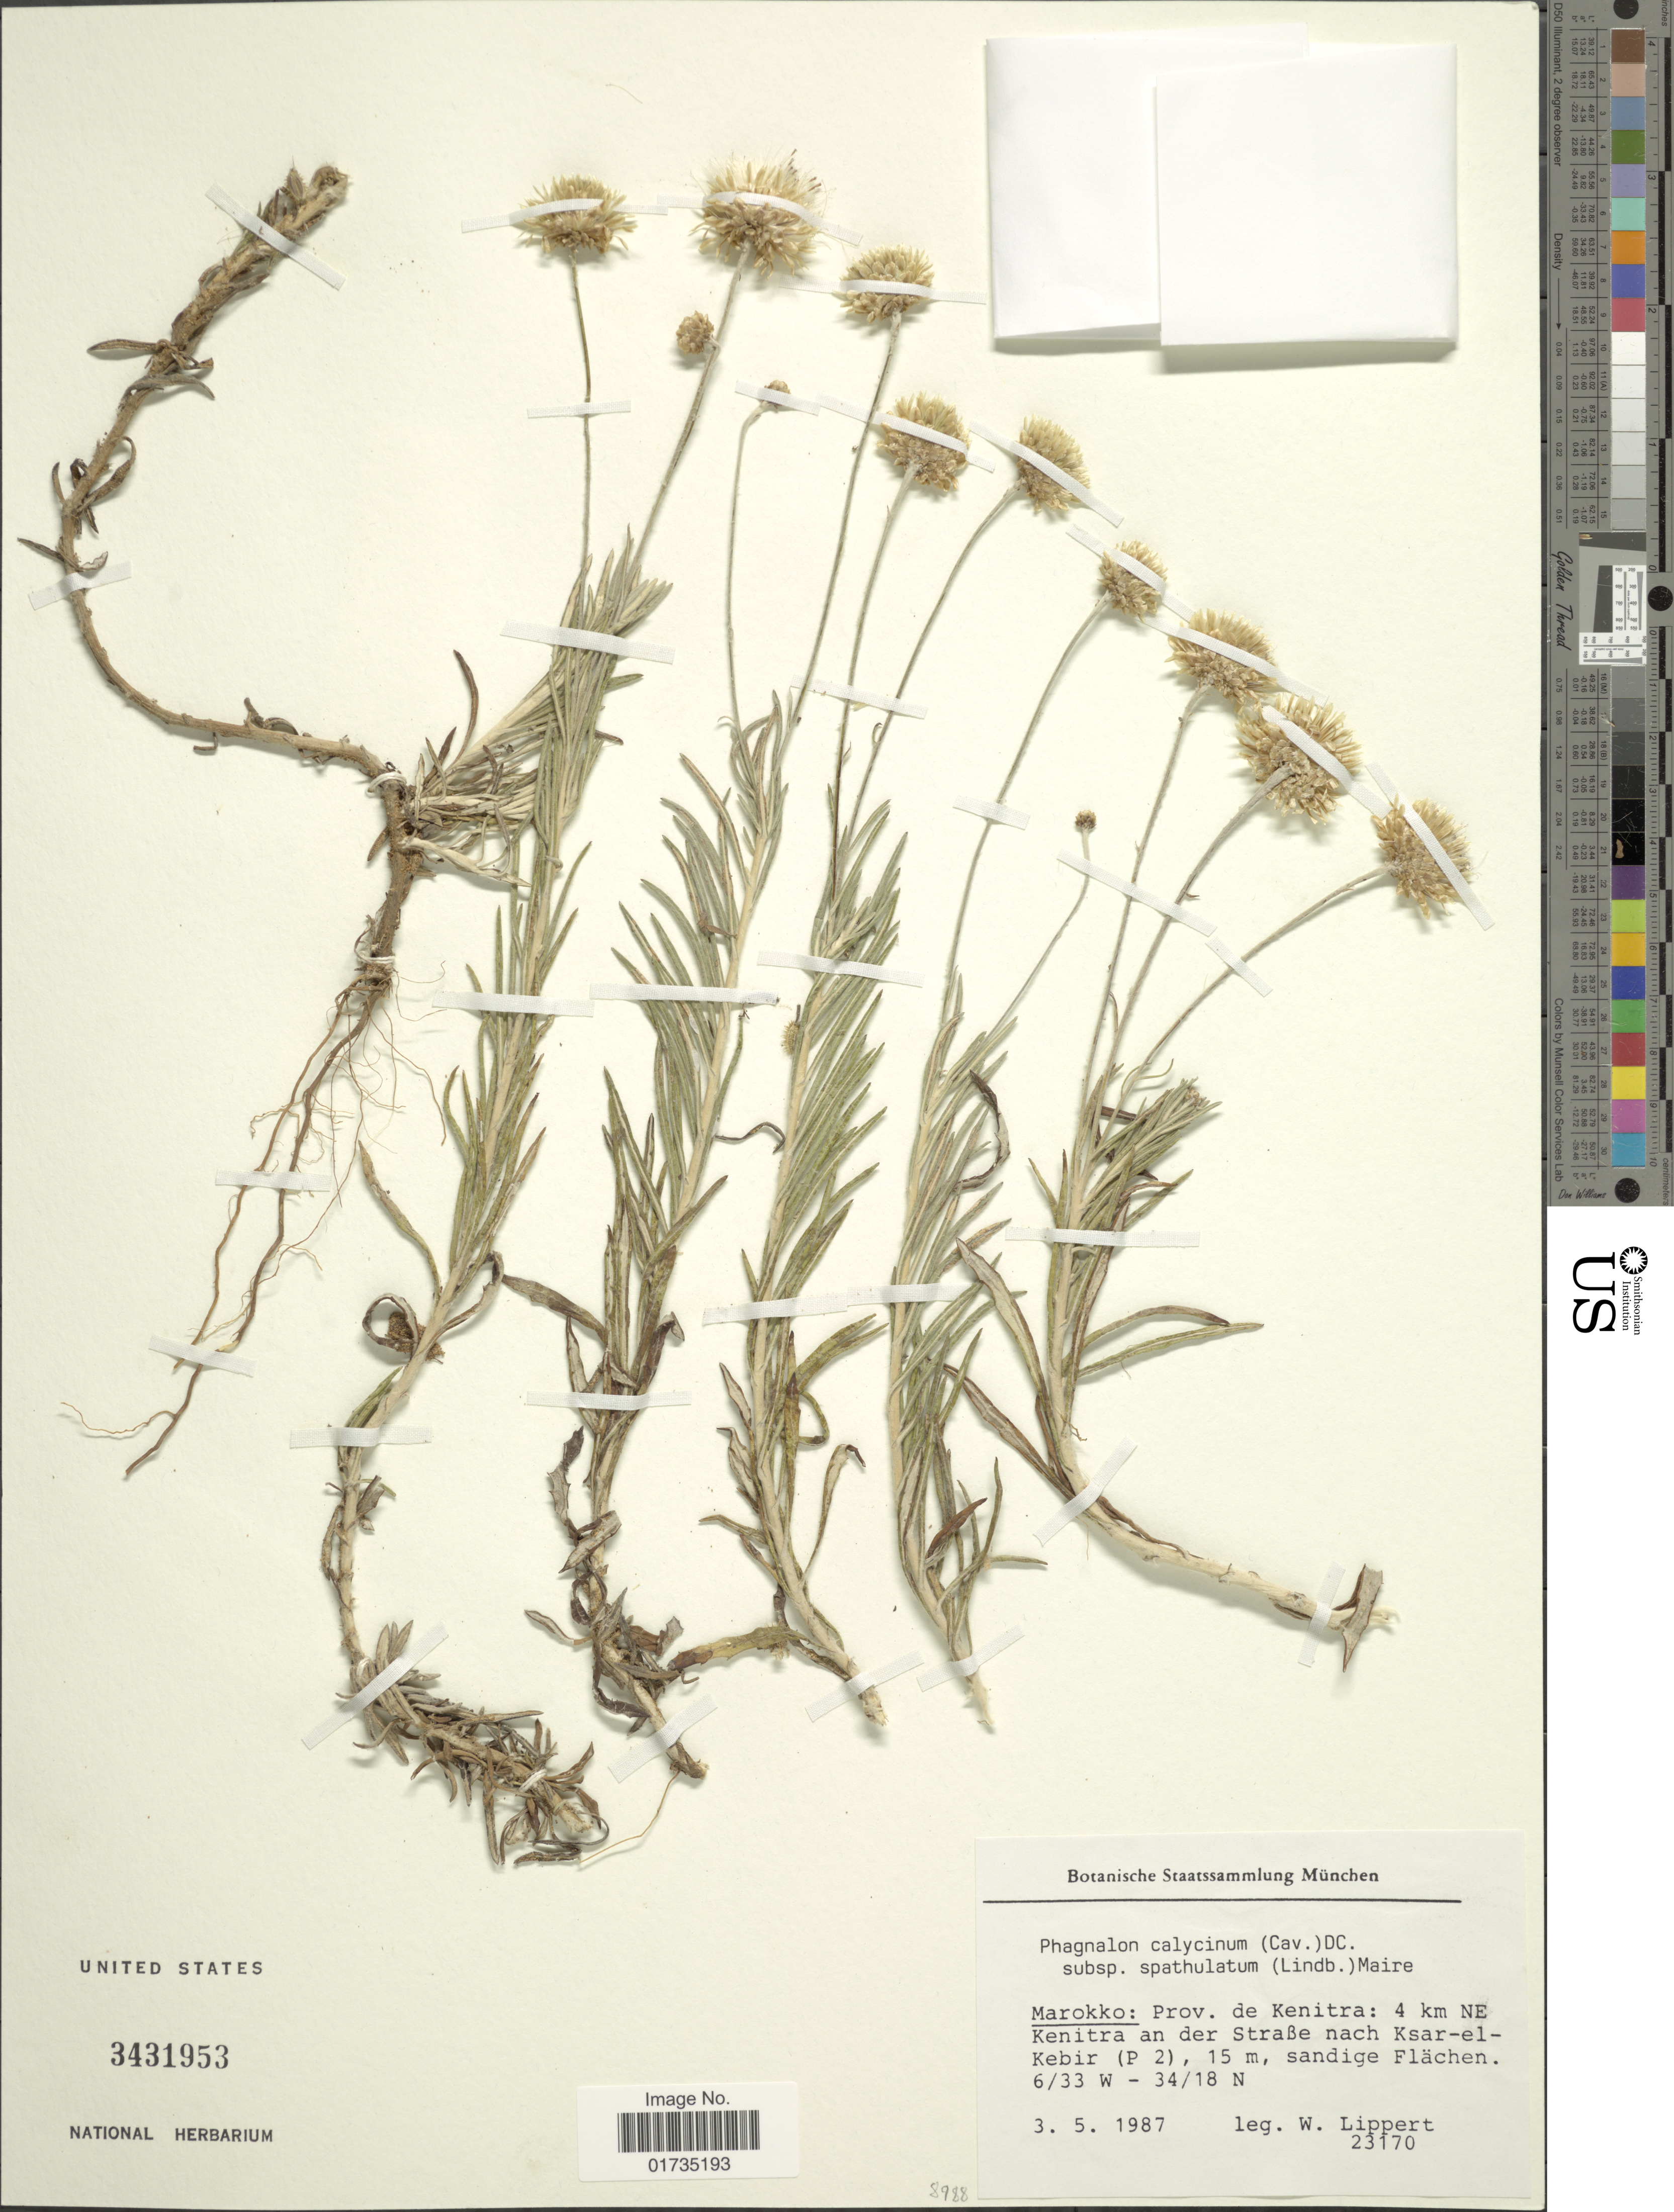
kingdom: Plantae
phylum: Tracheophyta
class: Magnoliopsida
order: Asterales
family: Asteraceae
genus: Phagnalon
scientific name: Phagnalon calycinum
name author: (Cav.) DC.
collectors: W. Lippert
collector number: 23170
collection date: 1987-05-03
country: Morocco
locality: Marokko: Prov. de Kenitra: 4 km NE Kenitra an der Straße nach Ksar-el-Kebir (P 2), sandige Flachen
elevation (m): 15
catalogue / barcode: US 3431953